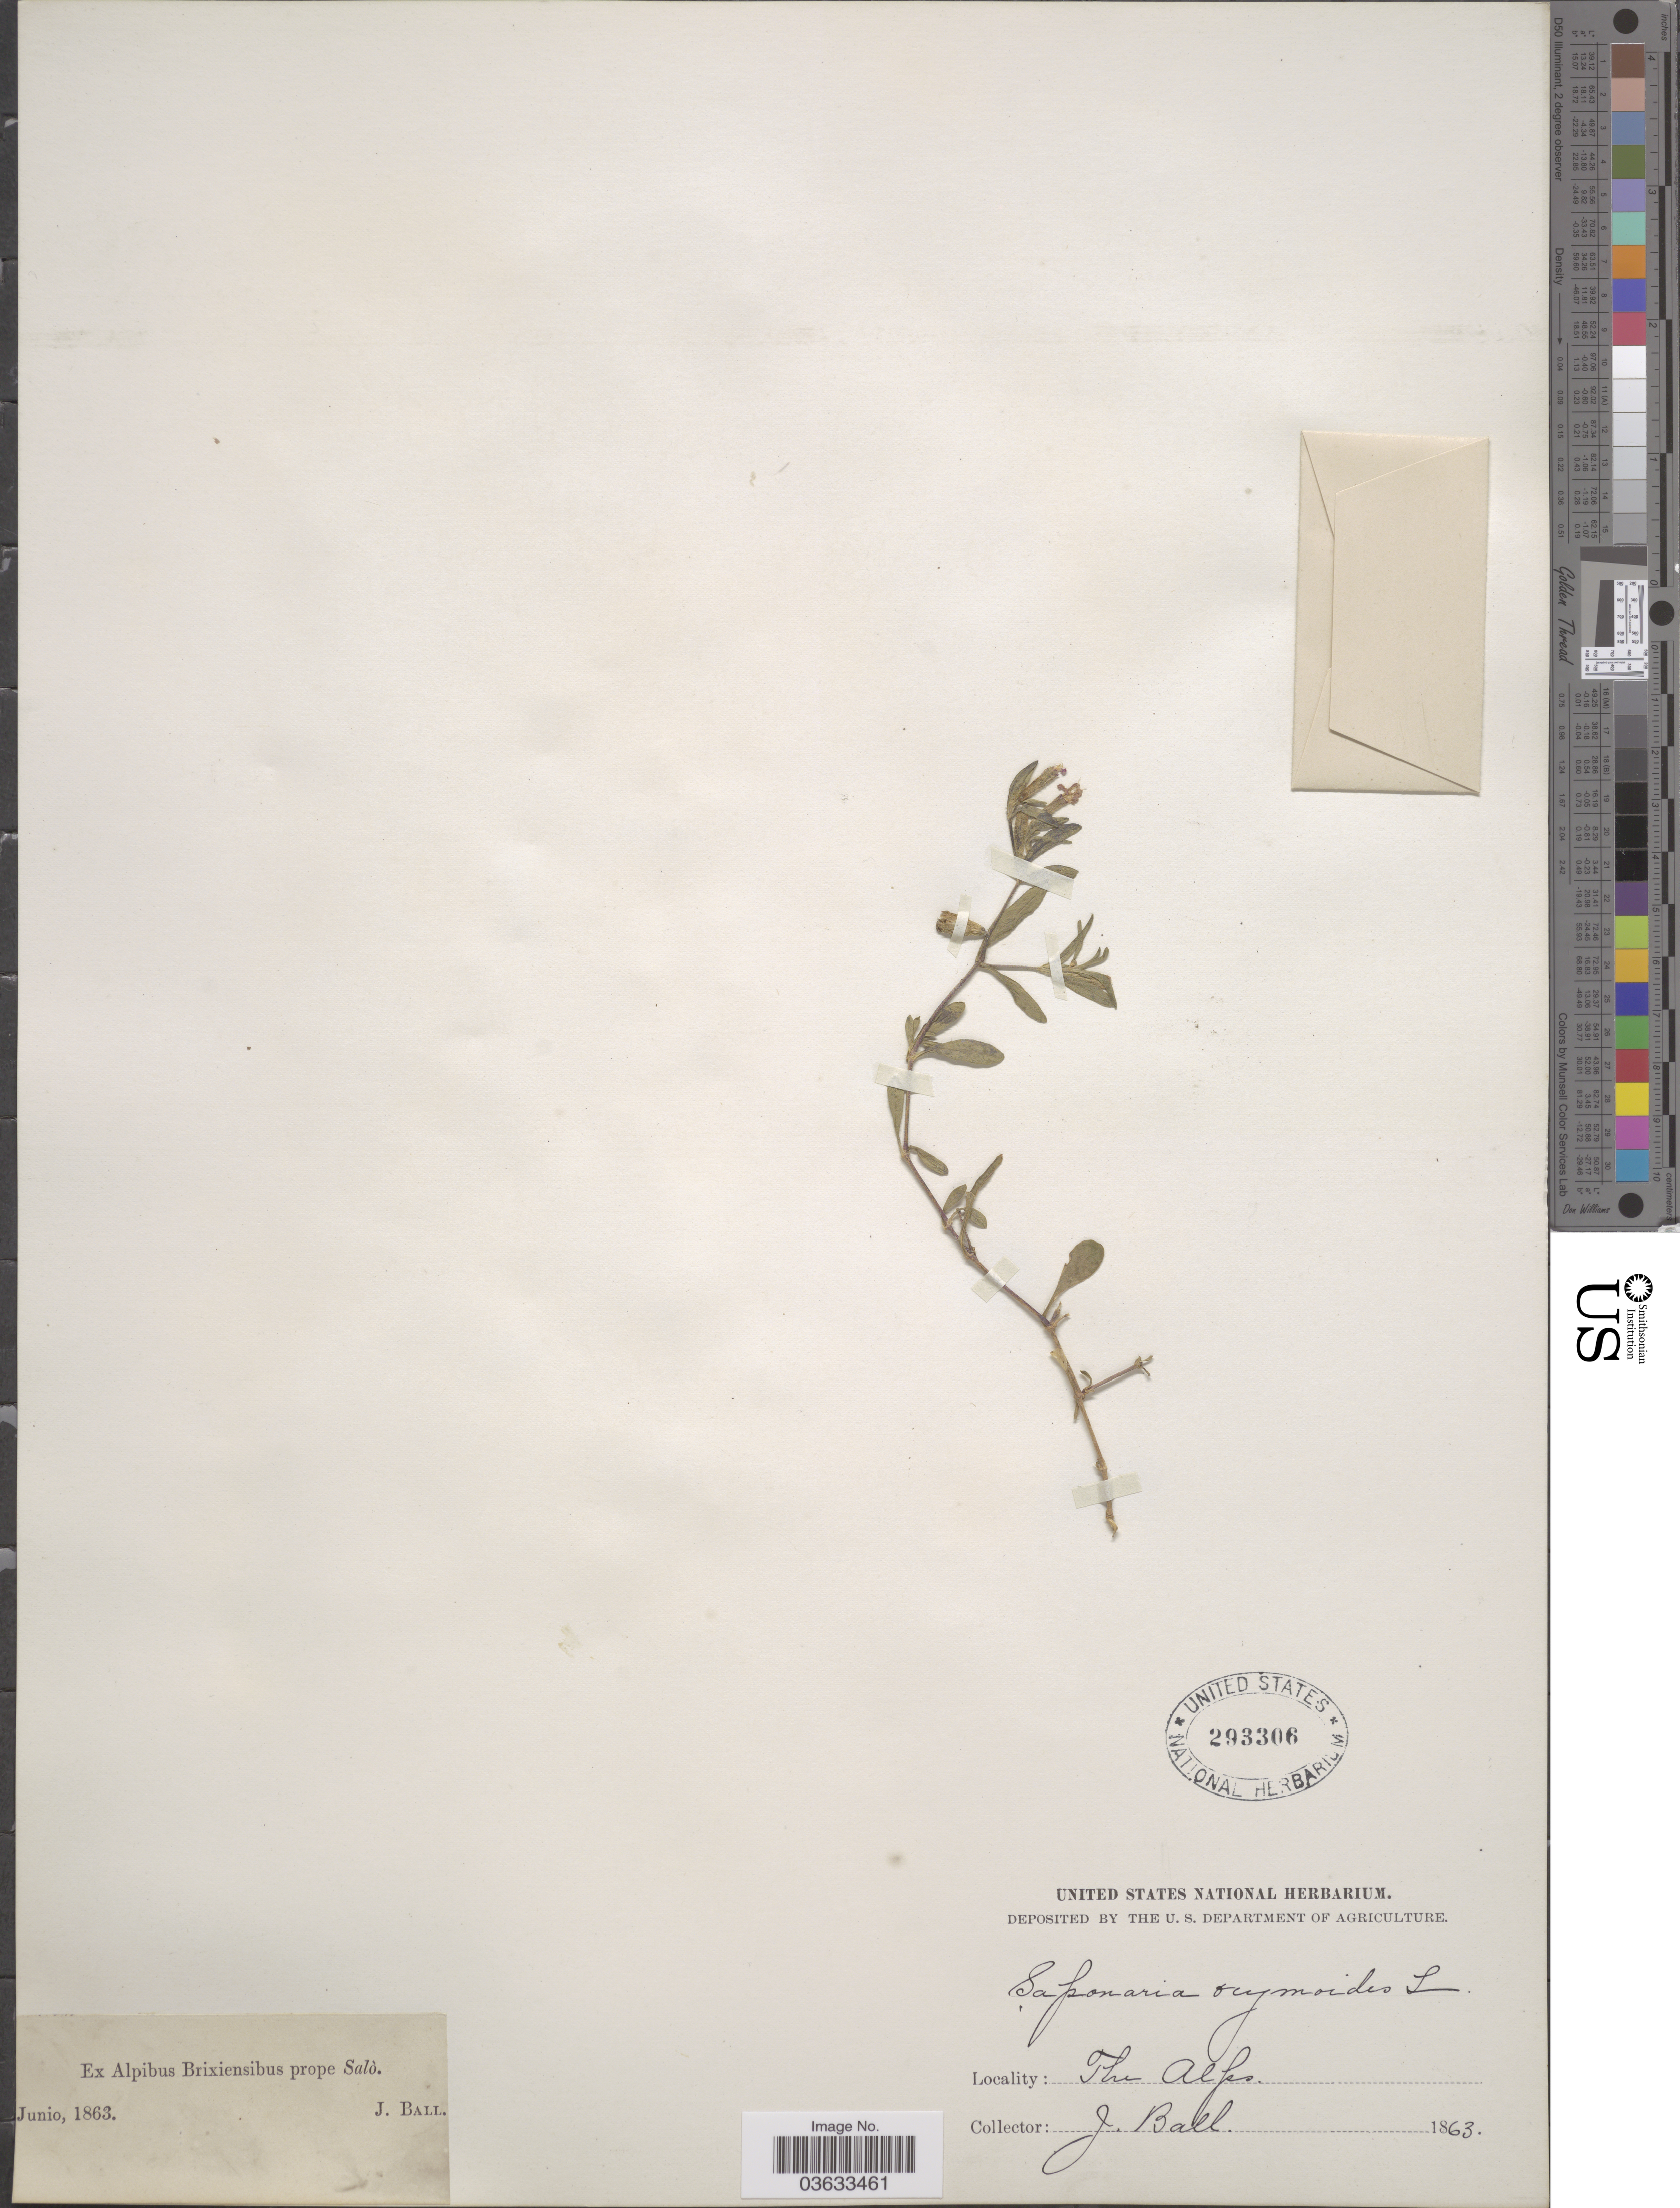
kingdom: Plantae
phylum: Tracheophyta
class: Magnoliopsida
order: Caryophyllales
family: Caryophyllaceae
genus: Saponaria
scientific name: Saponaria ocymoides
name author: L.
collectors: J. Ball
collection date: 1863-06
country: Italy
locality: Ex Alpibus Brixiensibus prope Salò. The Alps.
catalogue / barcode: US 293306